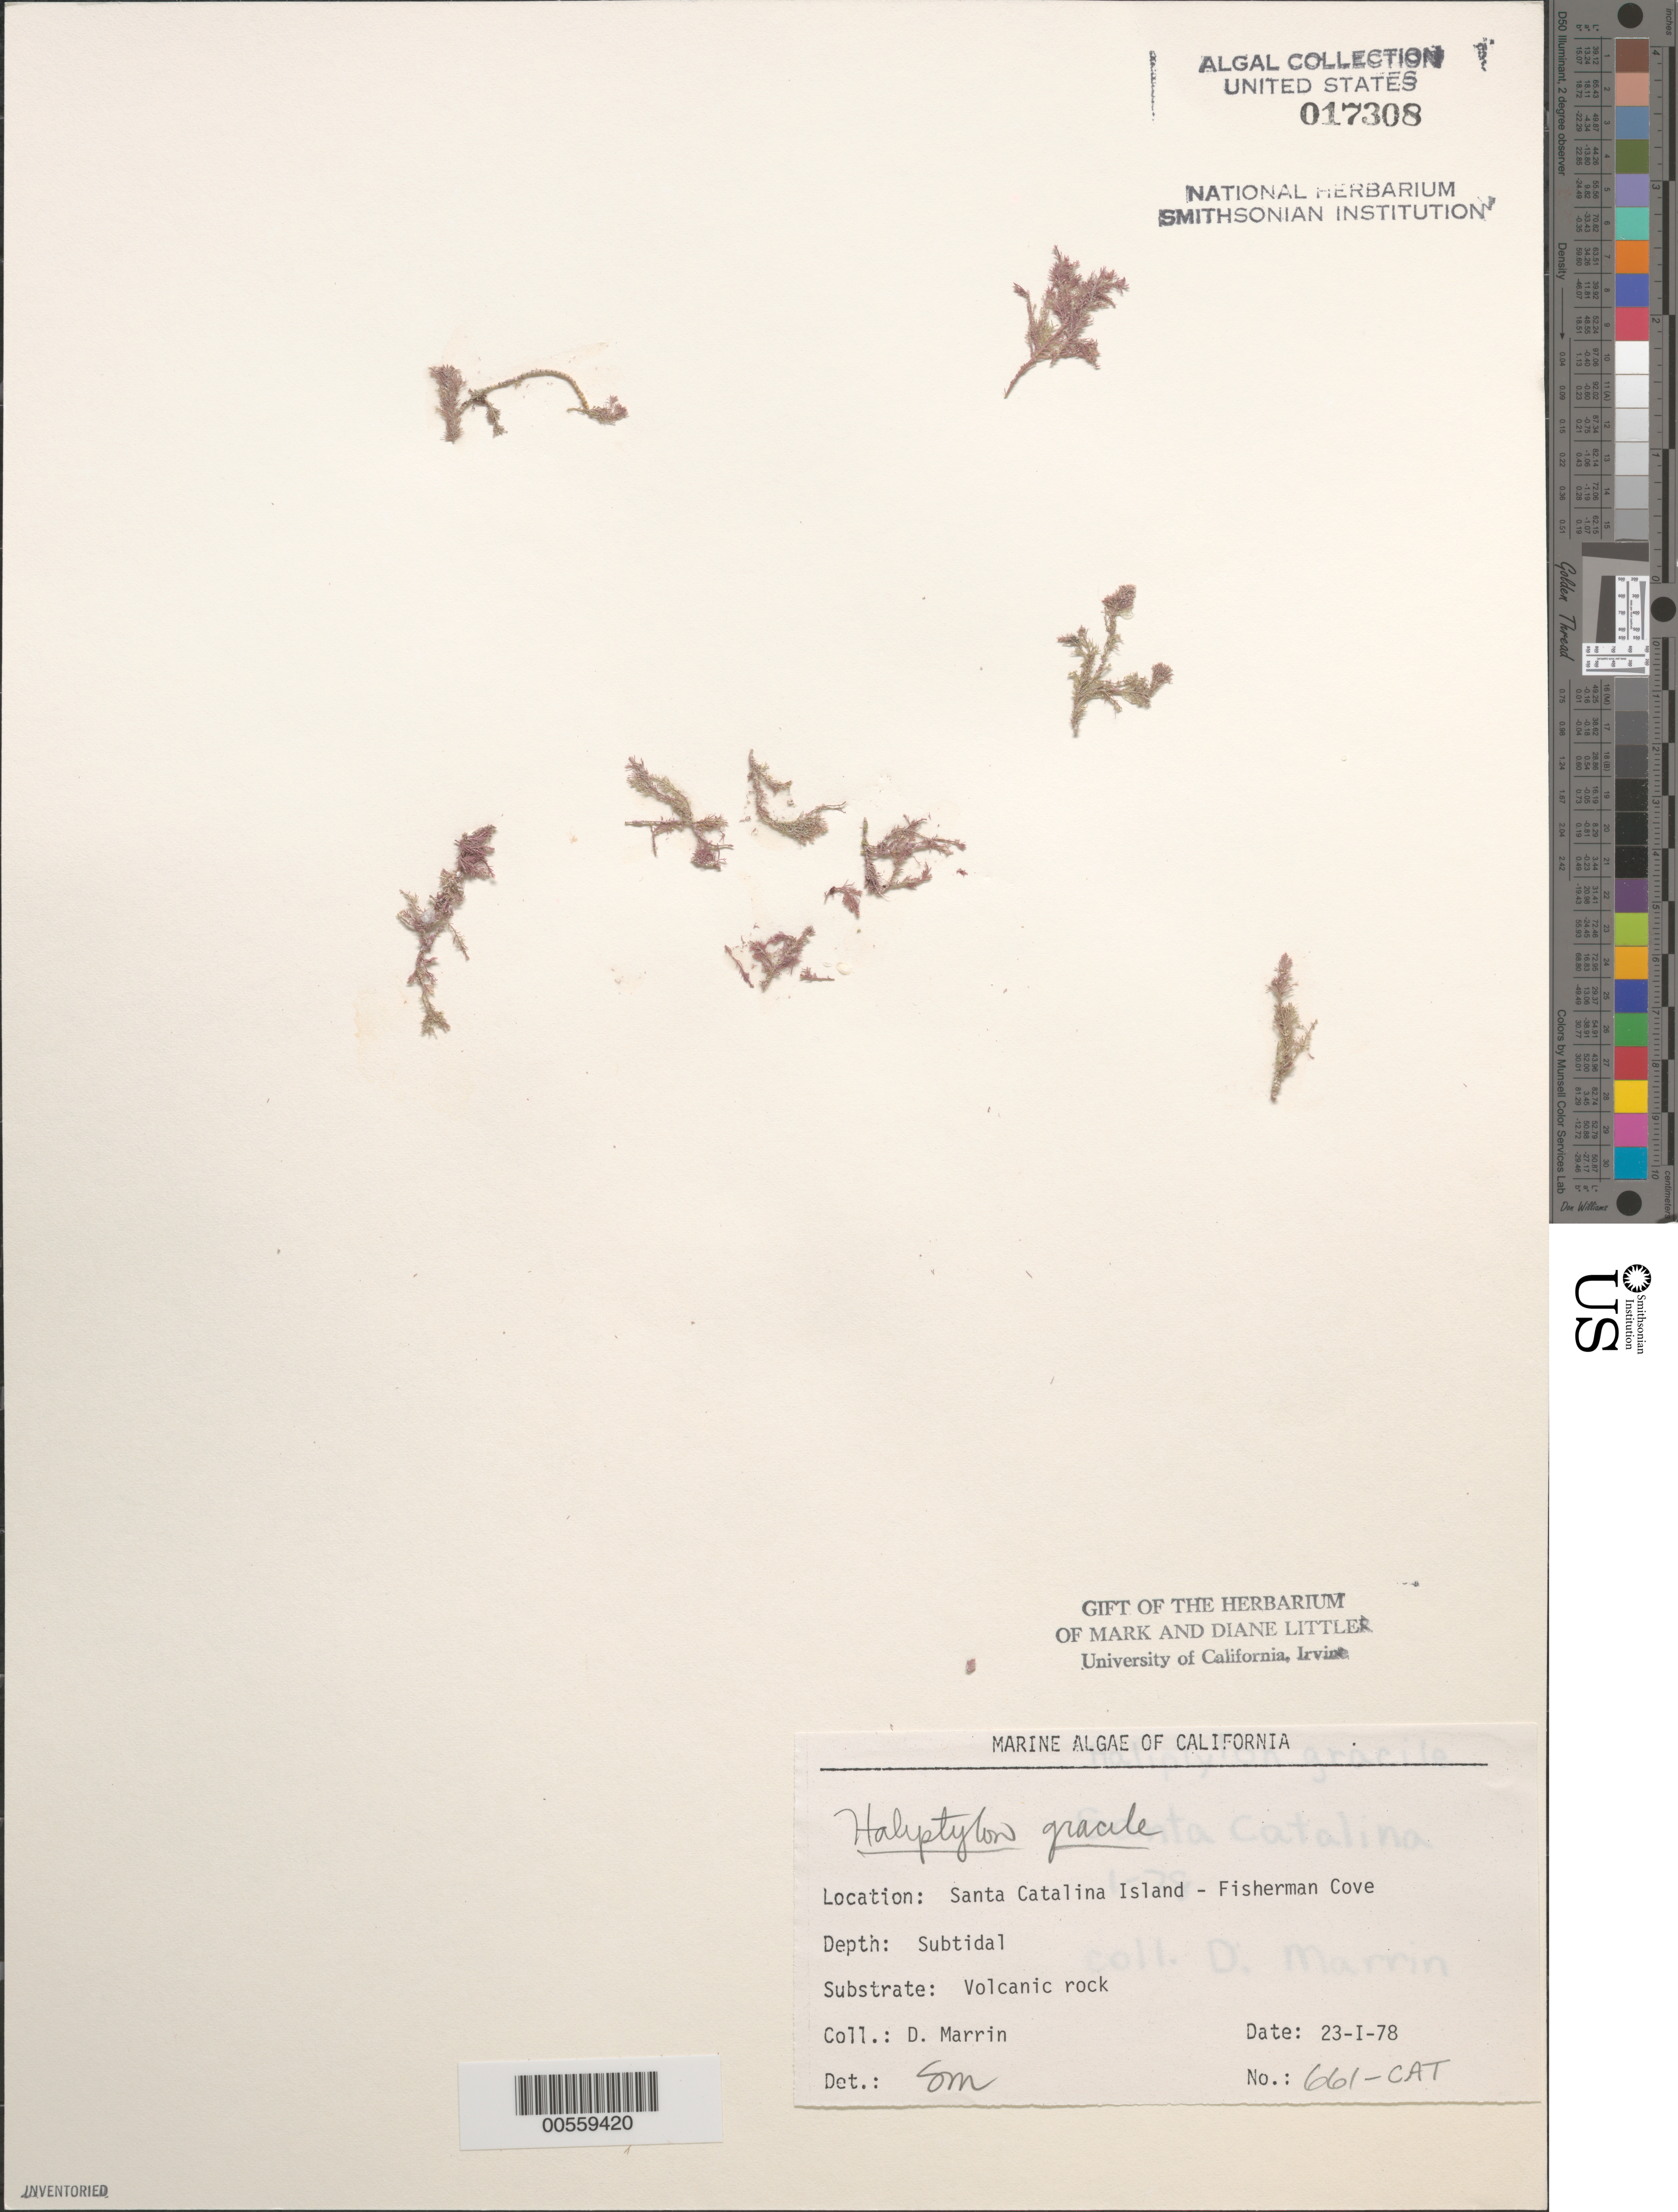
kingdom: Plantae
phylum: Rhodophyta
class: Florideophyceae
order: Corallinales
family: Corallinaceae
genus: Jania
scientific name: Jania rosea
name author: (Lam.) Decne.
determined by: Algae name updating Project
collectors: D. Marrin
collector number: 661-CAT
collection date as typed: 23 Jan 1978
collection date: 1978-01-23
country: United States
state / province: California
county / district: Los Angeles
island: Santa Catalina Island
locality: Fishermen Cove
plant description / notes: BLM-SOCALBIGHT Rocky Intertidal Survey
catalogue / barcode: US 17308